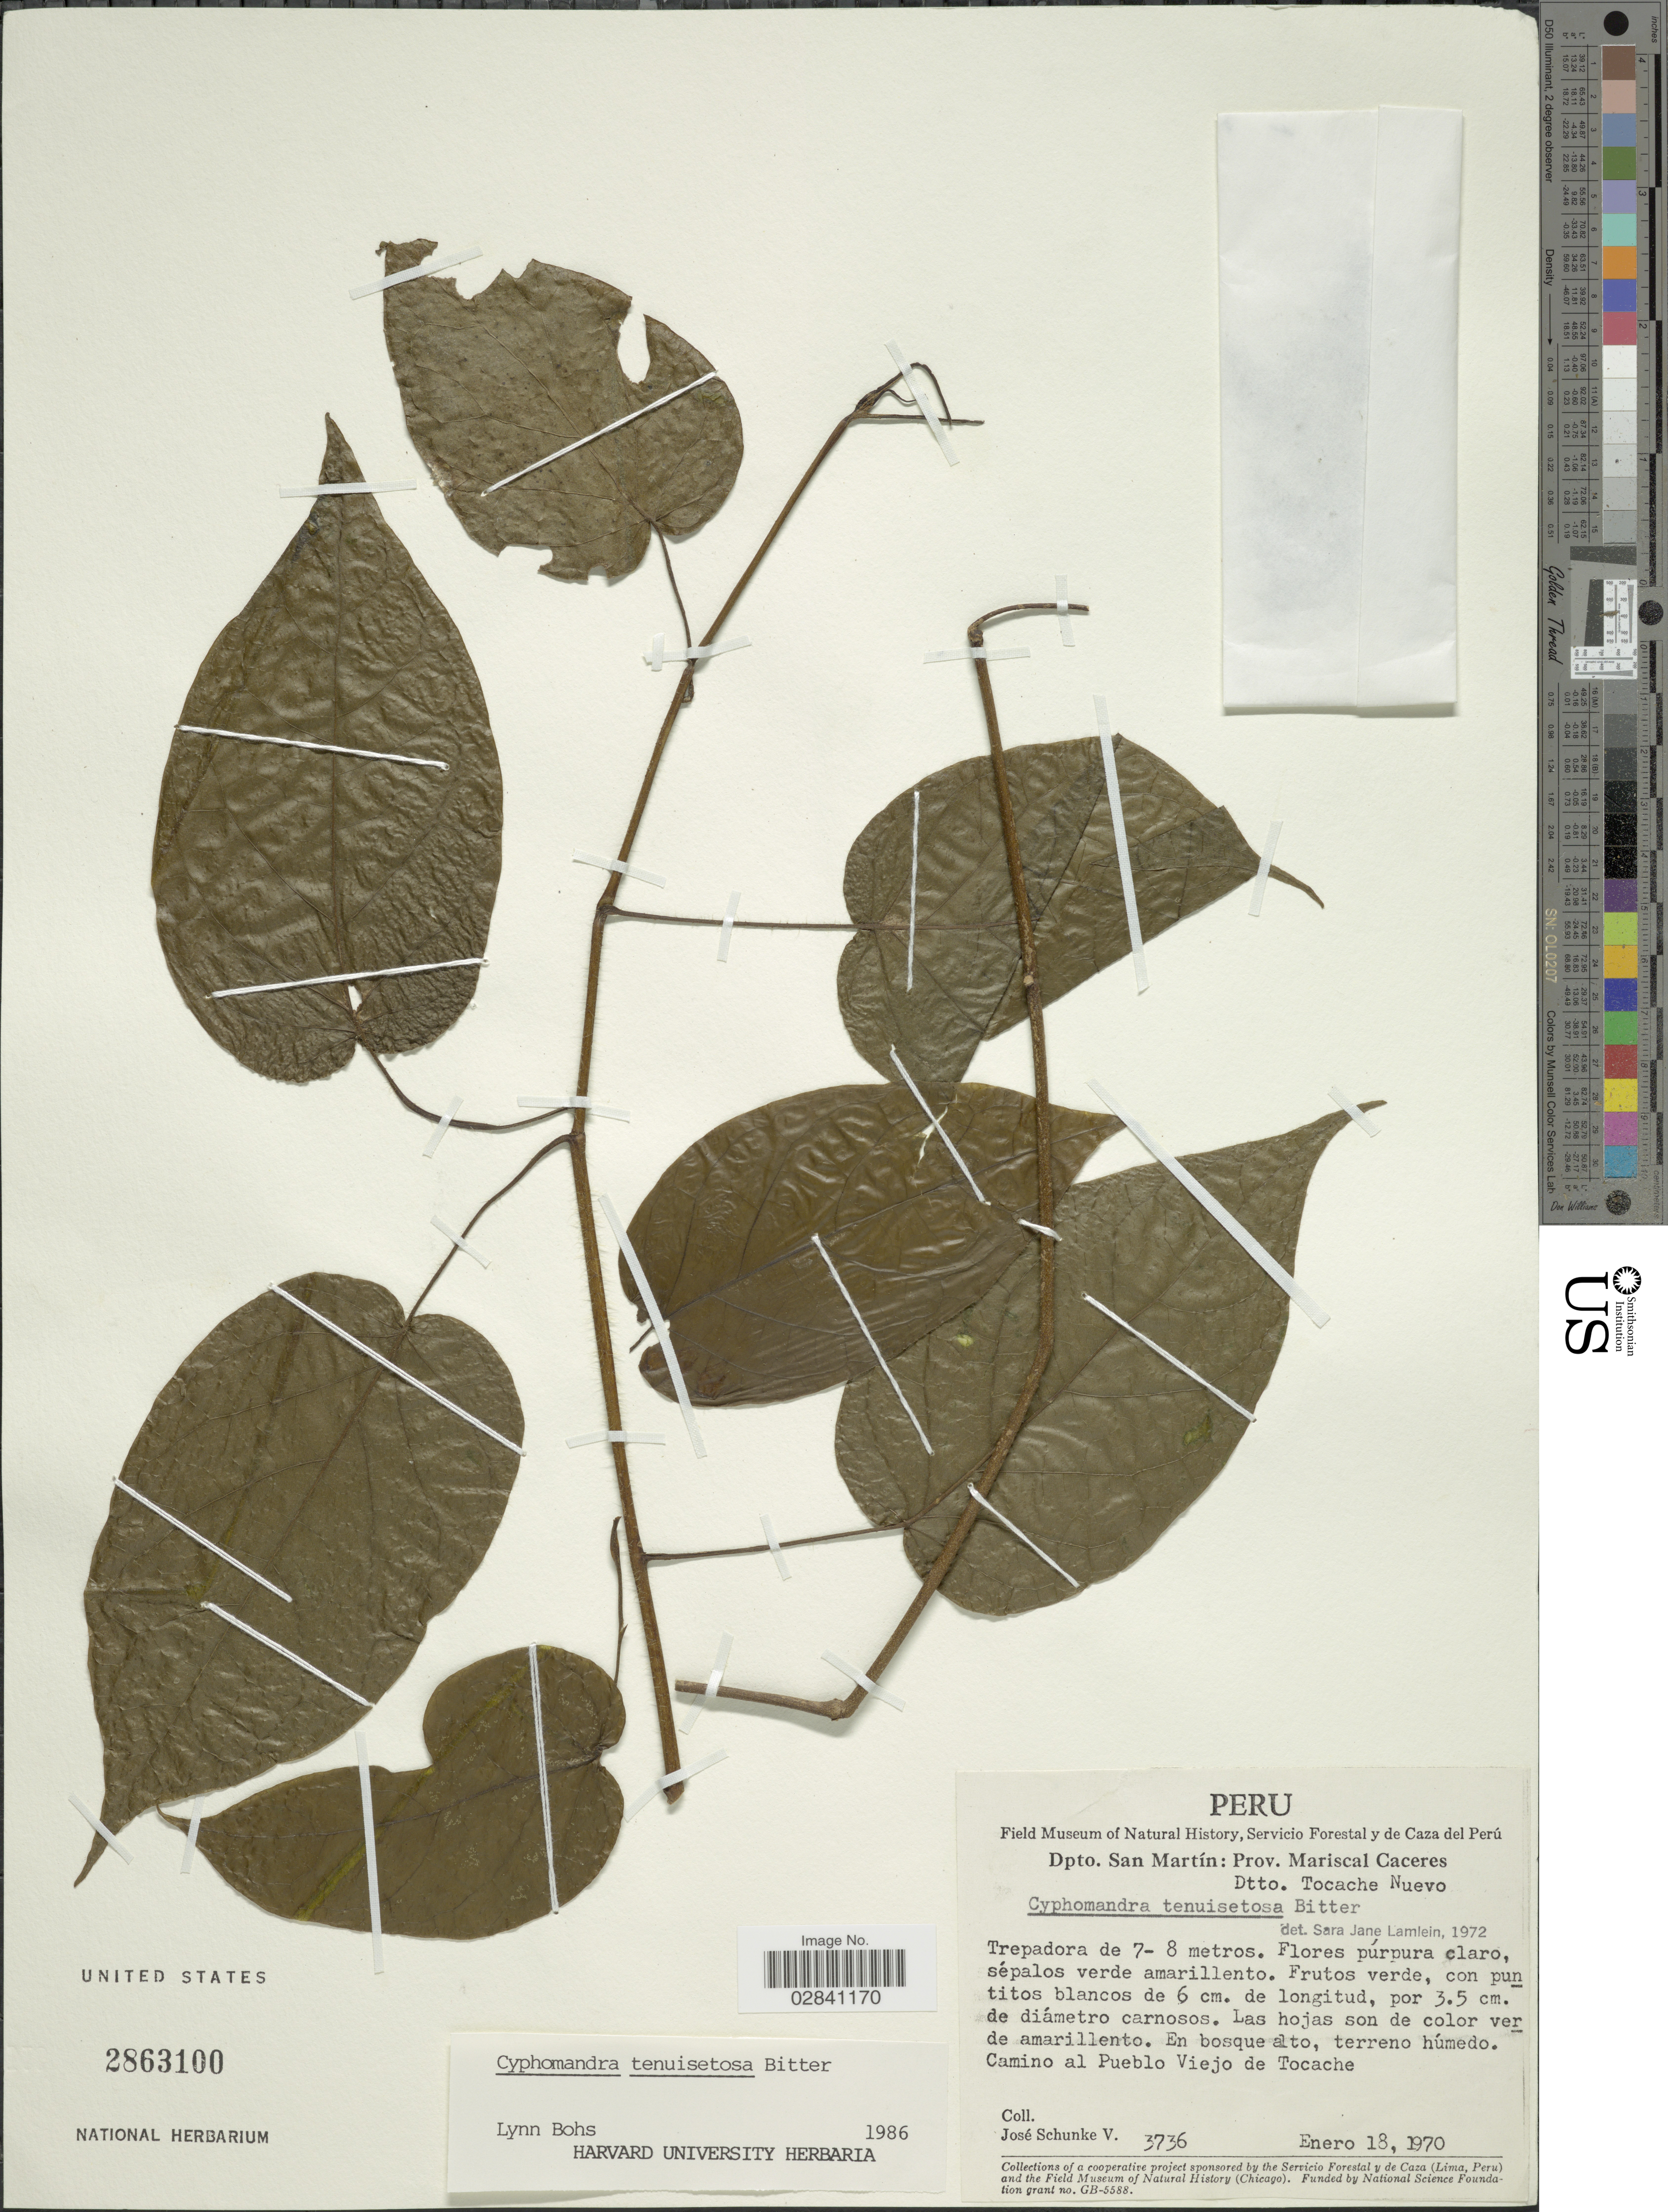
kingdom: Plantae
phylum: Tracheophyta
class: Magnoliopsida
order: Solanales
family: Solanaceae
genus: Cyphomandra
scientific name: Cyphomandra tenuisetosa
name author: Bitter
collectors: J. Schunke Vigo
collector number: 3736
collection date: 1970-01-18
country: Peru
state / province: San Martín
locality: Dpto. San Martín: Prov. Mariscal Caceres. Dtto. Tocache Nuevo. Camino al Pueblo Viejo de Tocache.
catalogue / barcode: US 2863100